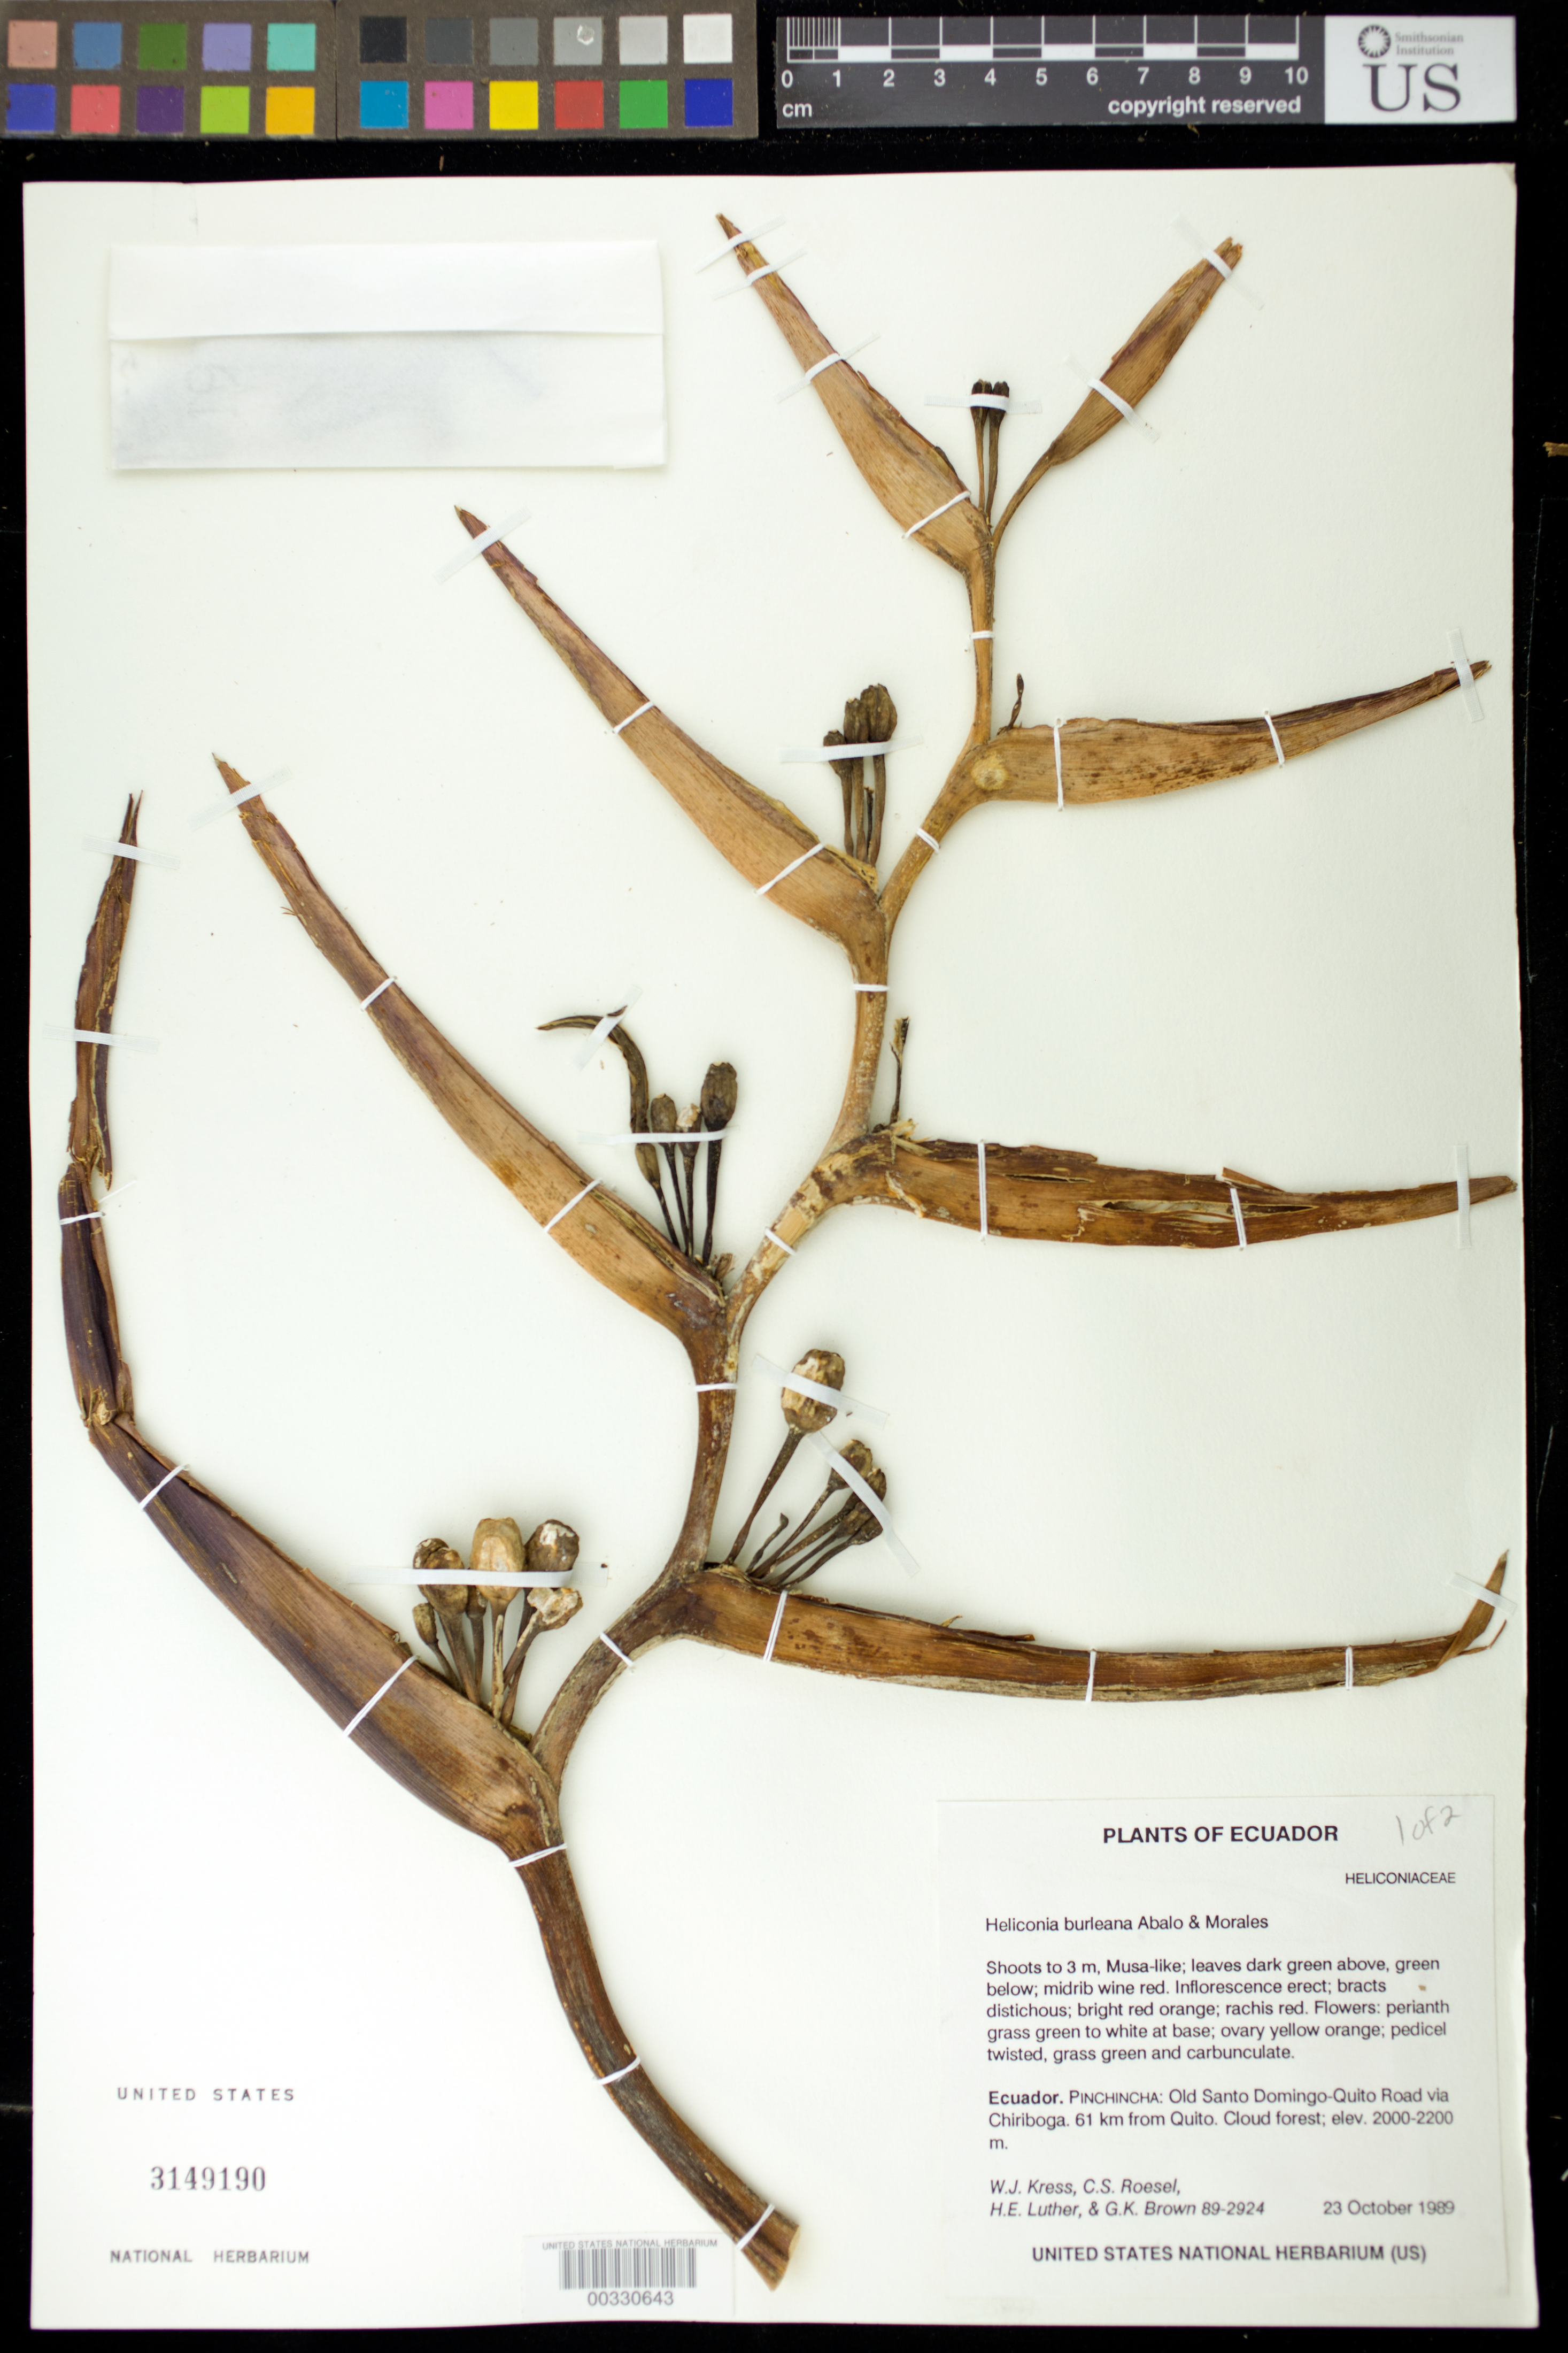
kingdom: Plantae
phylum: Tracheophyta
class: Liliopsida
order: Zingiberales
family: Heliconiaceae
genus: Heliconia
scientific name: Heliconia burleana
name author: Abalo & G. Morales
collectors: W. J. Kress, C. S. Roesel, Harry E. Luther & G. K. Brown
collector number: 89-2924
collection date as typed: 23 Oct 1989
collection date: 1989-10-23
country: Ecuador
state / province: Pichincha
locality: Old Santo Domingo-quito road via chiriboga, 61 km from quito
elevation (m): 2000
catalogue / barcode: US 3149190